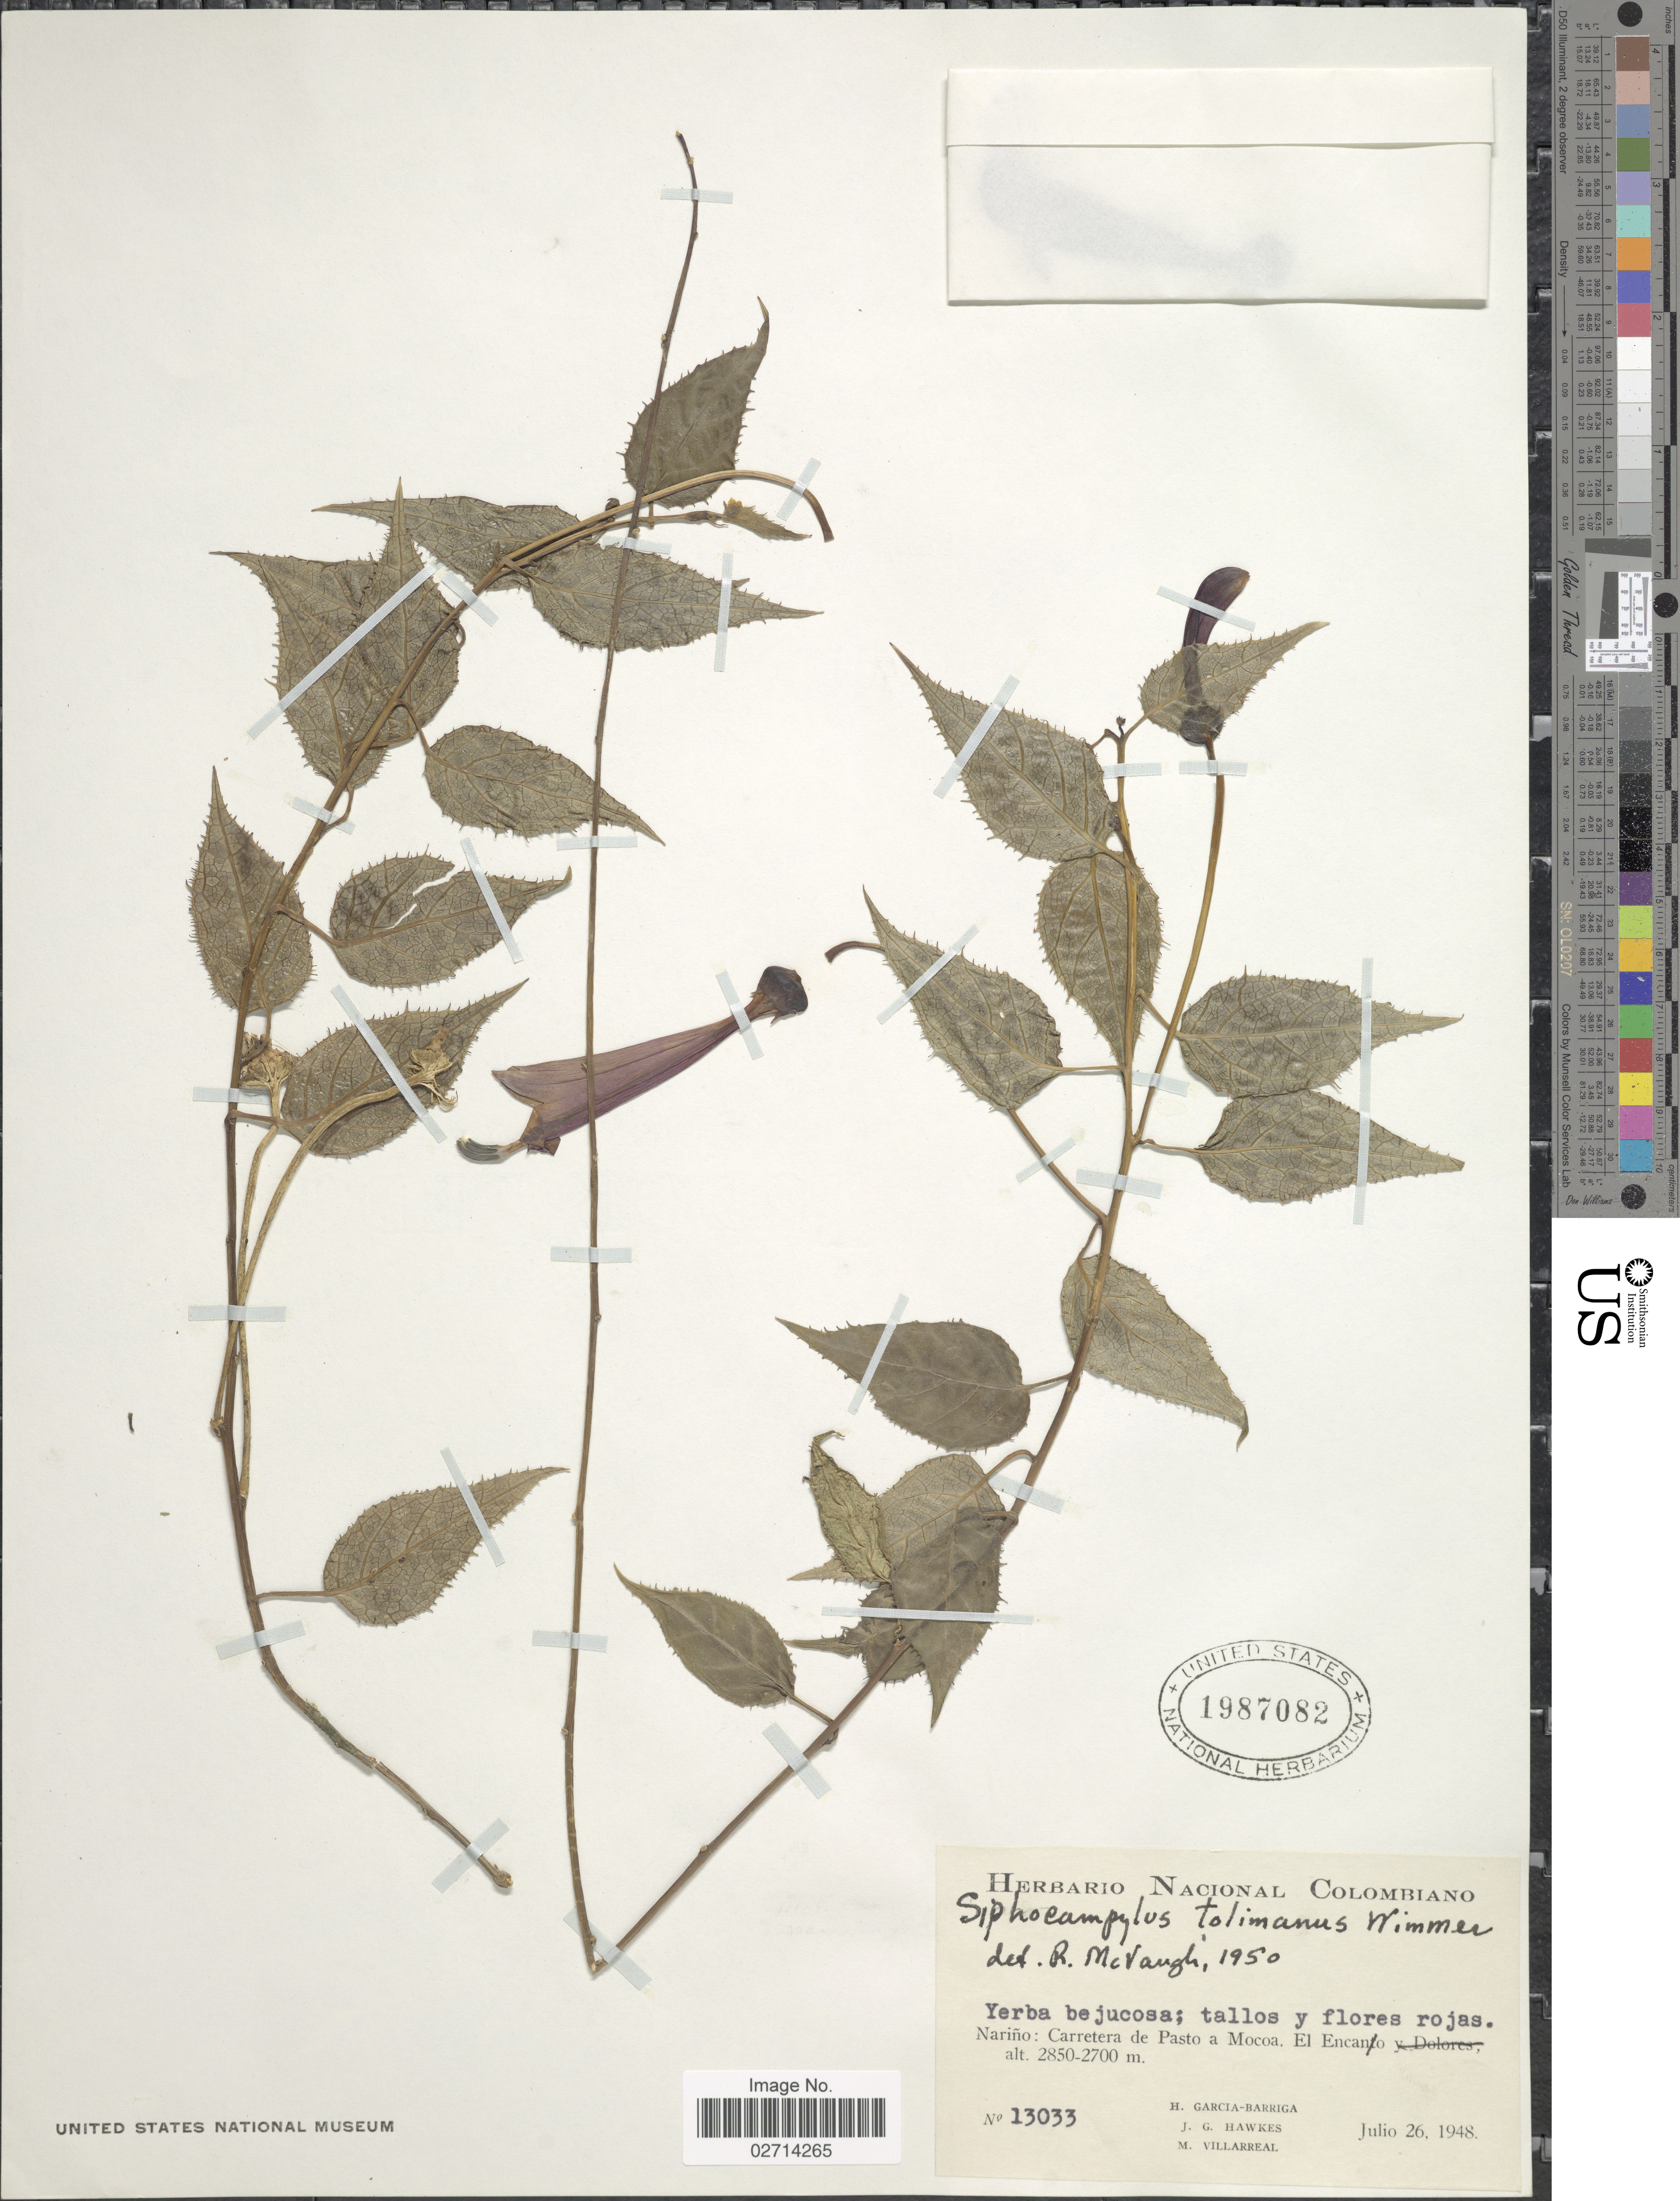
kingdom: Plantae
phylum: Tracheophyta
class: Magnoliopsida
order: Asterales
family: Campanulaceae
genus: Siphocampylus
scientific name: Siphocampylus tolimanus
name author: E. Wimm.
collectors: H. García Barriga, J. Hawkes & M. Villarreal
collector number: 13033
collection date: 1948-07-26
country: Colombia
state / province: Nariño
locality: Carretera de Pasto a Mocoa, En Encano.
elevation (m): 2700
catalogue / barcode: US 1987082